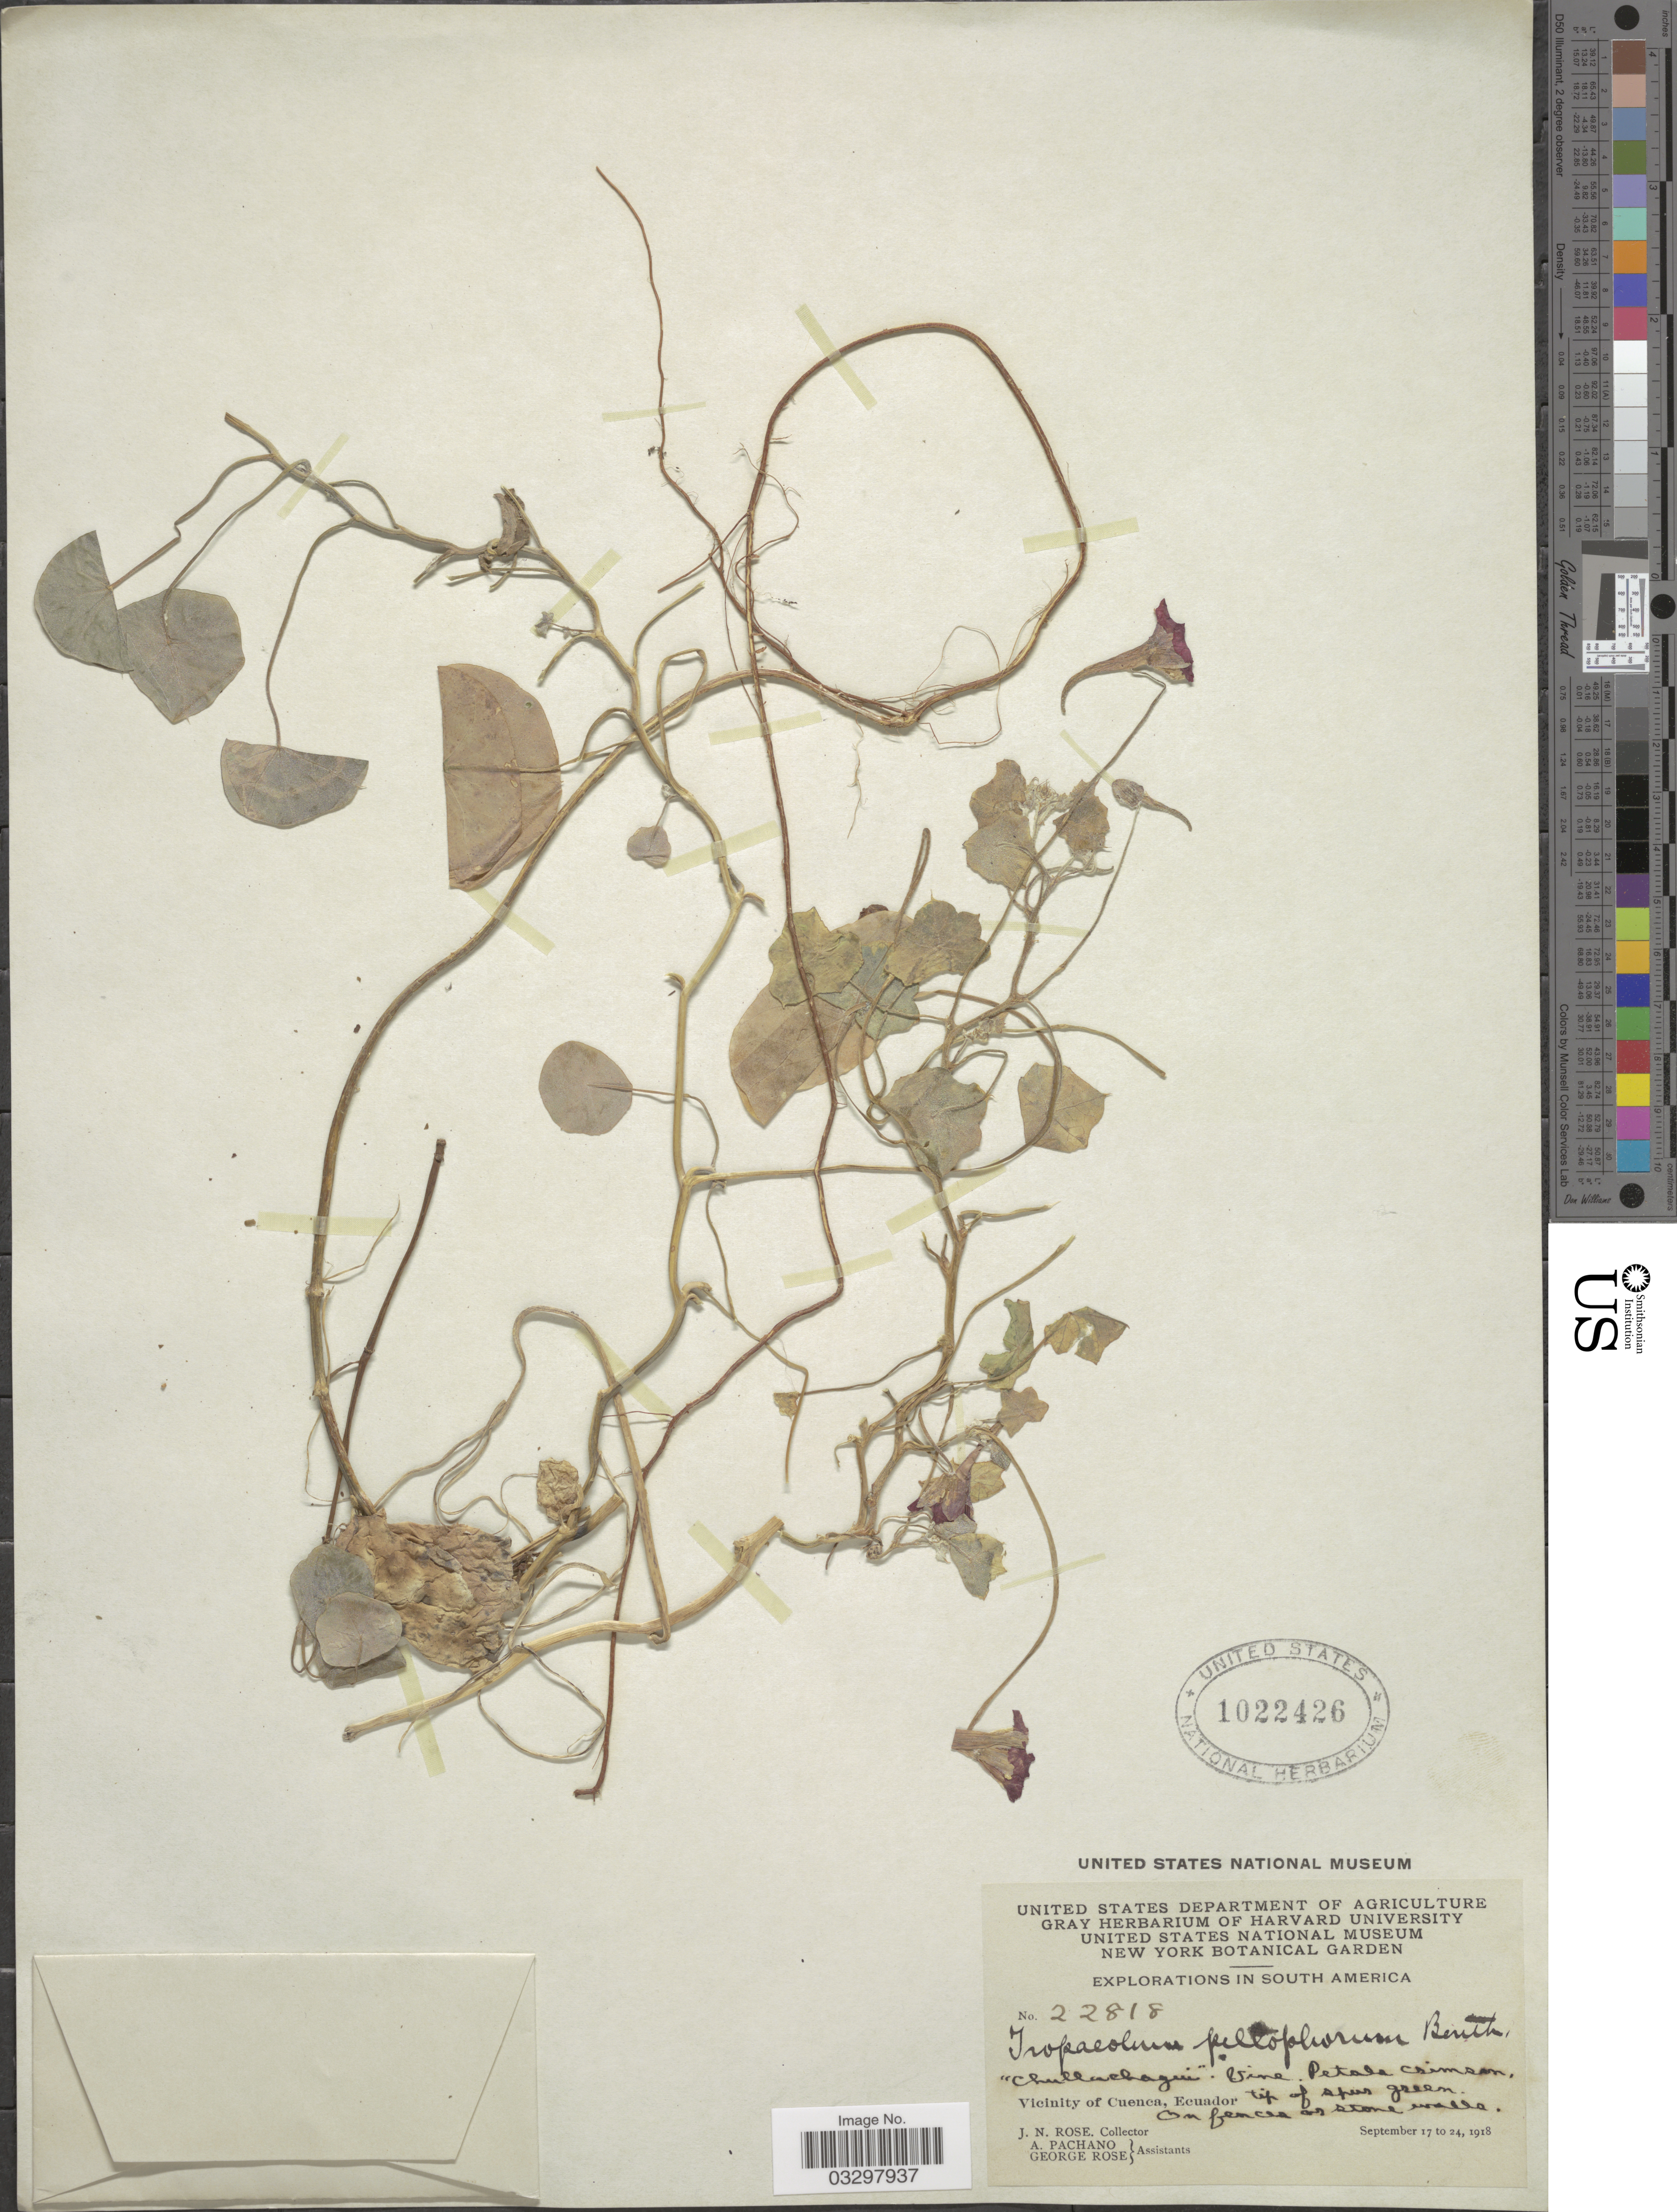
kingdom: Plantae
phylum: Tracheophyta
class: Magnoliopsida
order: Brassicales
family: Tropaeolaceae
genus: Tropaeolum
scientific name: Tropaeolum peltophorum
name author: Benth.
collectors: J. N. Rose, A. Pachano & G. Rose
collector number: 22818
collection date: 1918-09-17/1918-09-24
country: Ecuador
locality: Vicinity of Cuenca.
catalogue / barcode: US 1022426